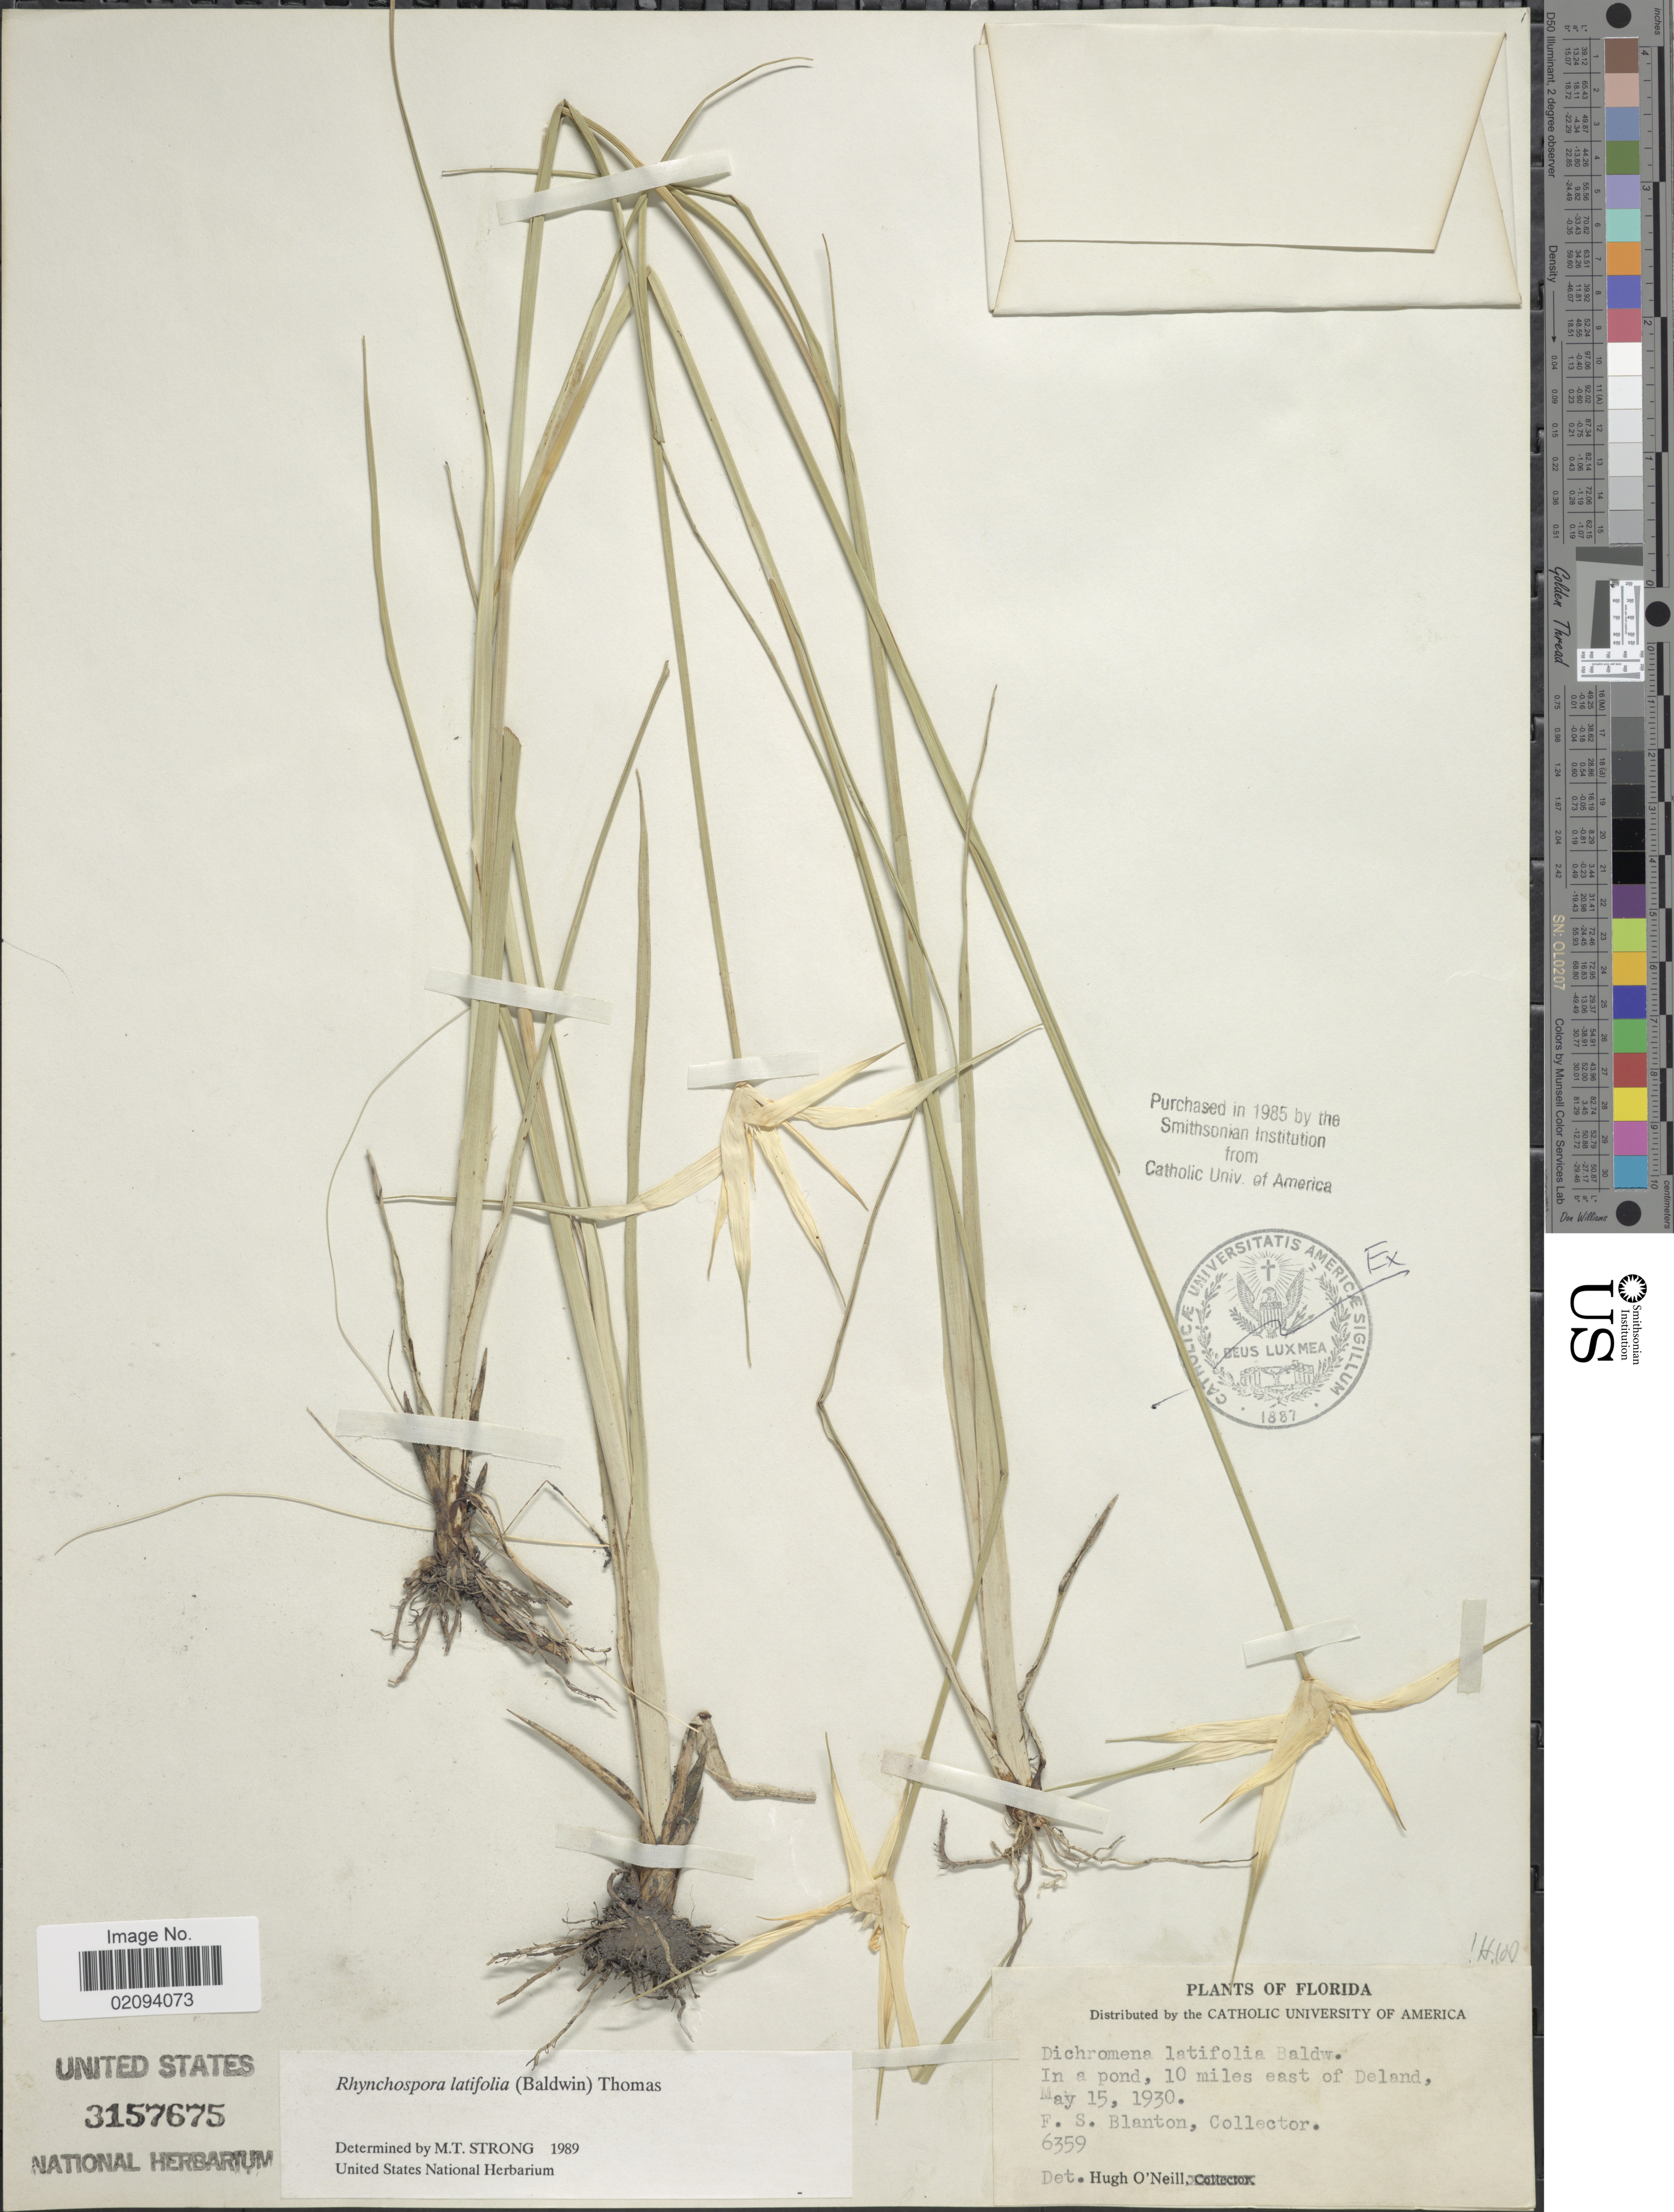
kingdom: Plantae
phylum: Tracheophyta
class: Liliopsida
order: Poales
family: Cyperaceae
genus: Rhynchospora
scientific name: Rhynchospora latifolia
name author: (Baldwin ex Elliott) W.W. Thomas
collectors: F. S. Blanton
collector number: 6359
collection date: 1930-05-15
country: United States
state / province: Florida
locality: In a pond, 10 miles east of Deland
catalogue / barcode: US 3157675